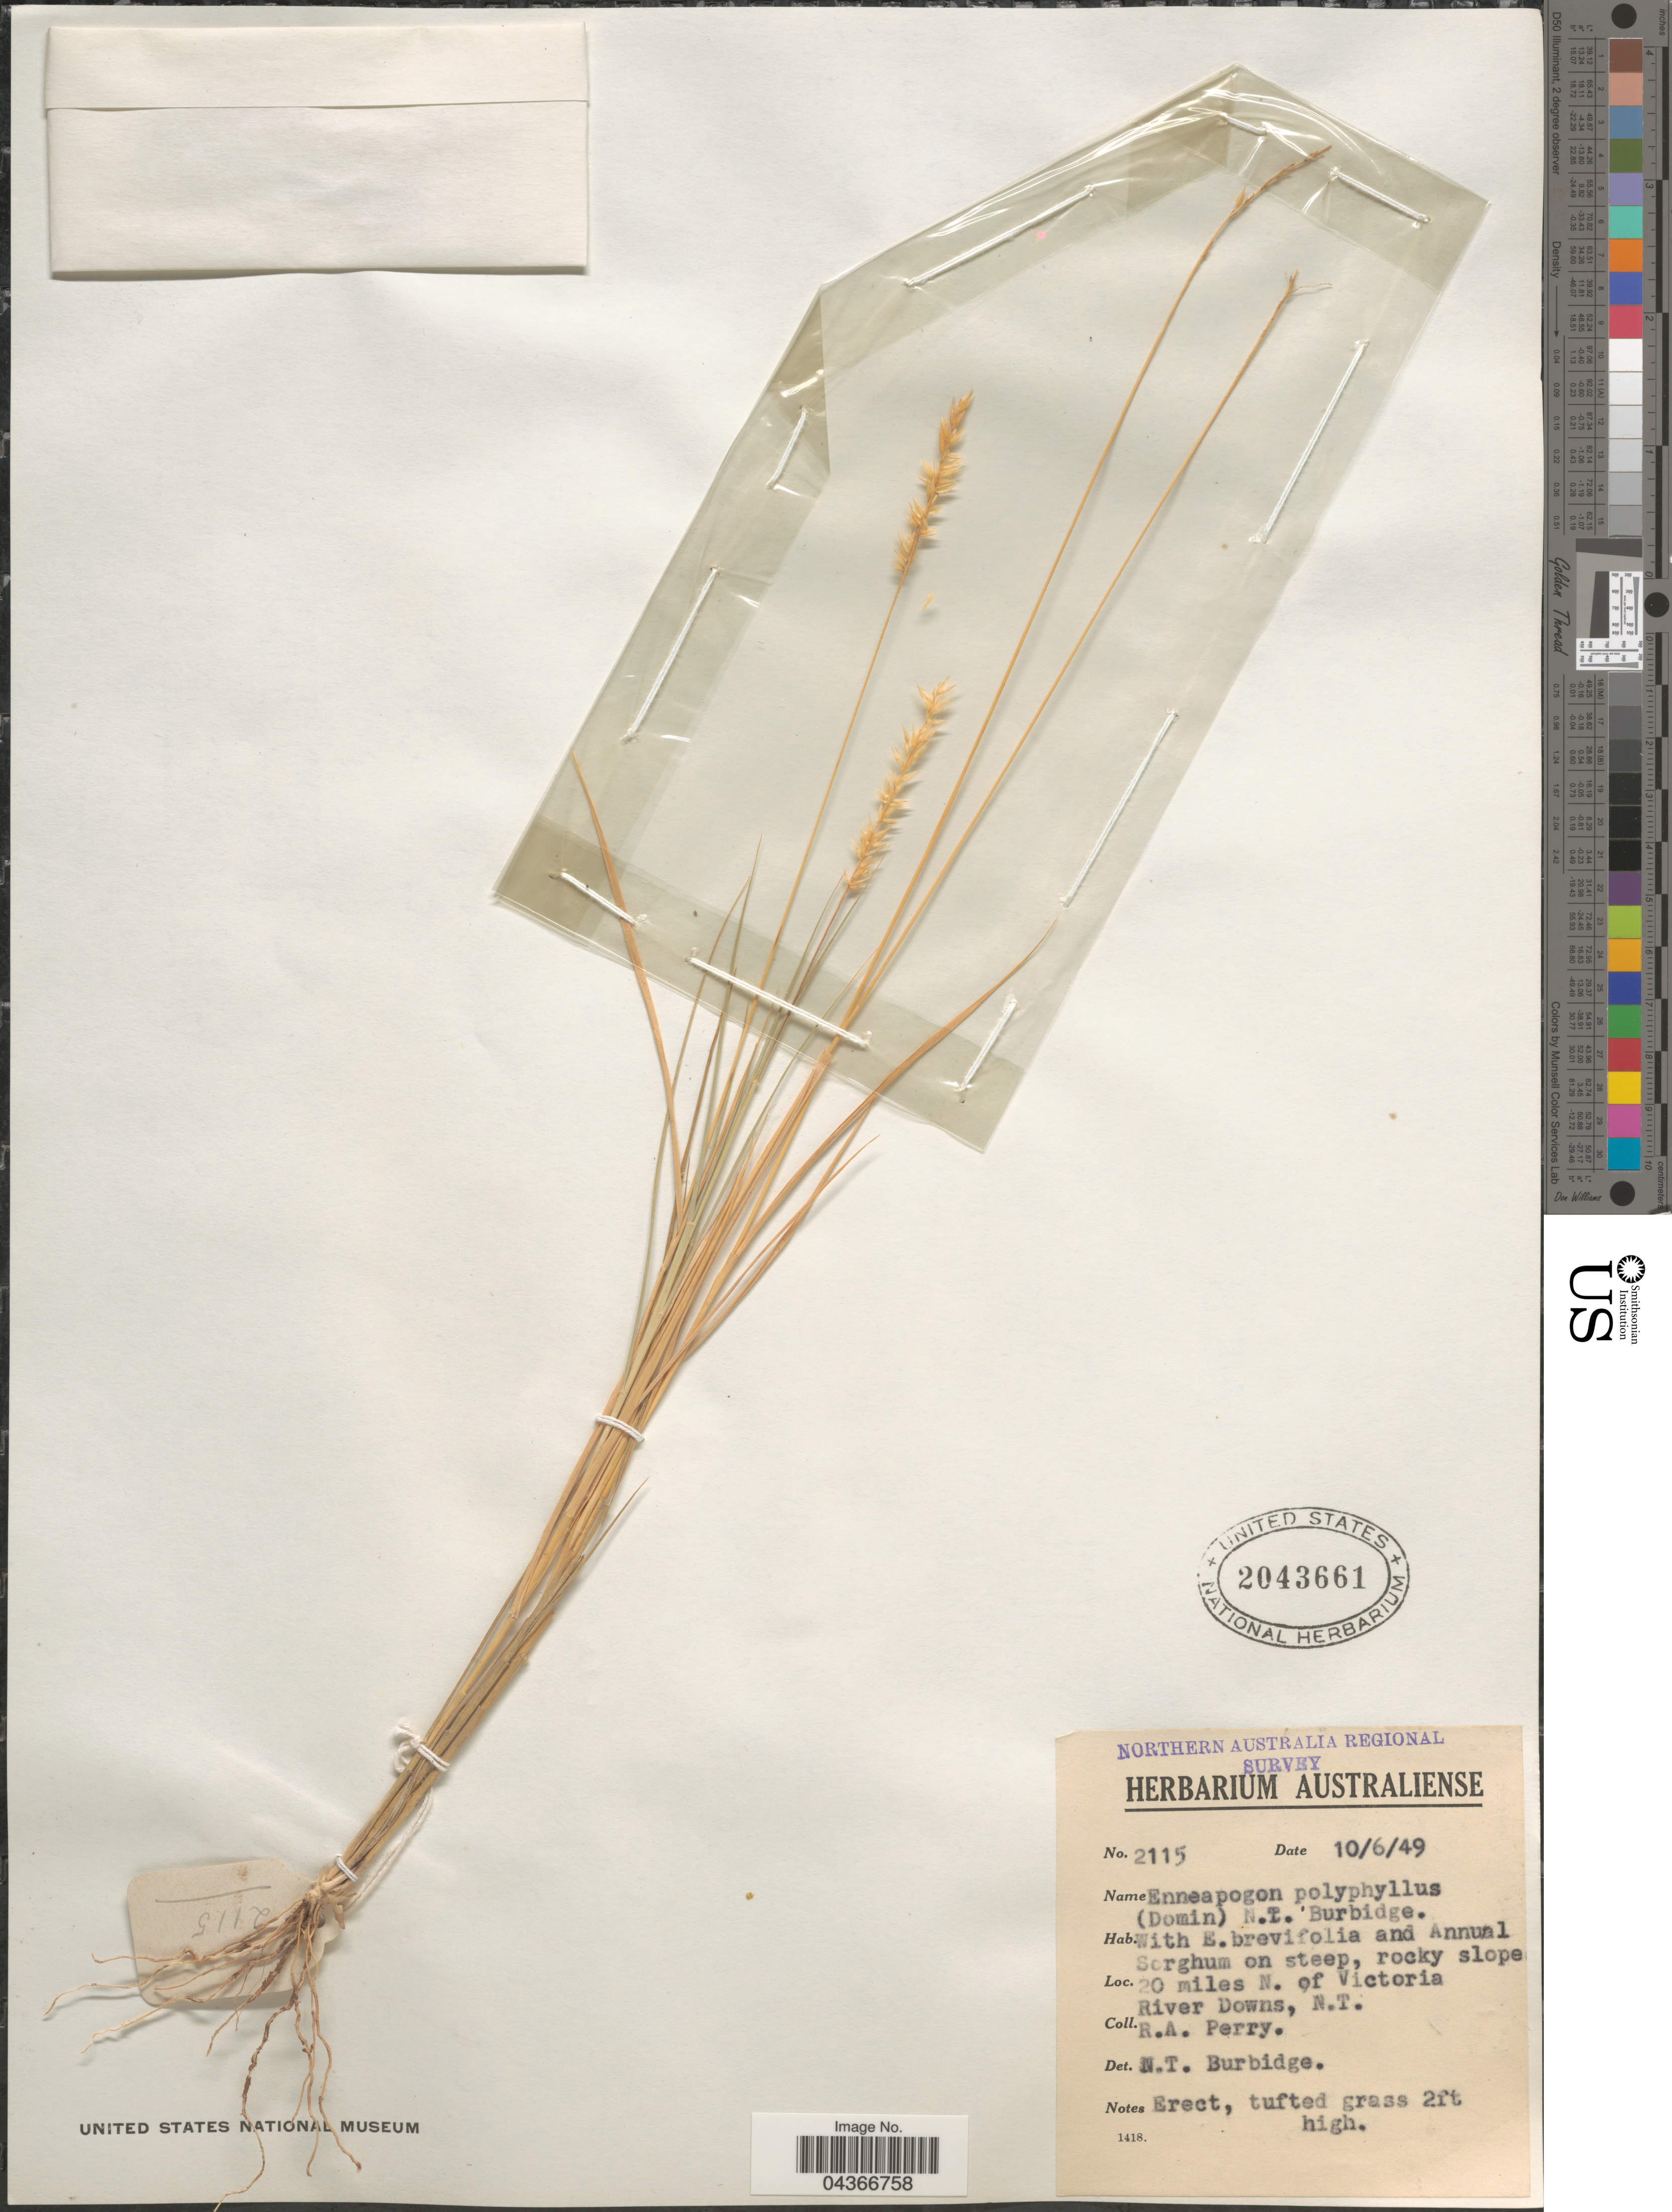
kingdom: Plantae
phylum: Tracheophyta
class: Liliopsida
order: Poales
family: Poaceae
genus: Enneapogon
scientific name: Enneapogon polyphyllus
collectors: Perry, R. A.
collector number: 2115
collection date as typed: Transcribed d/m/y: 10/6/49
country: Australia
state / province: Northern Territory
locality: Northern Australia Regional Survey. 20 miles N. of Victoria River Downs, N.T.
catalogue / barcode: US 2043661